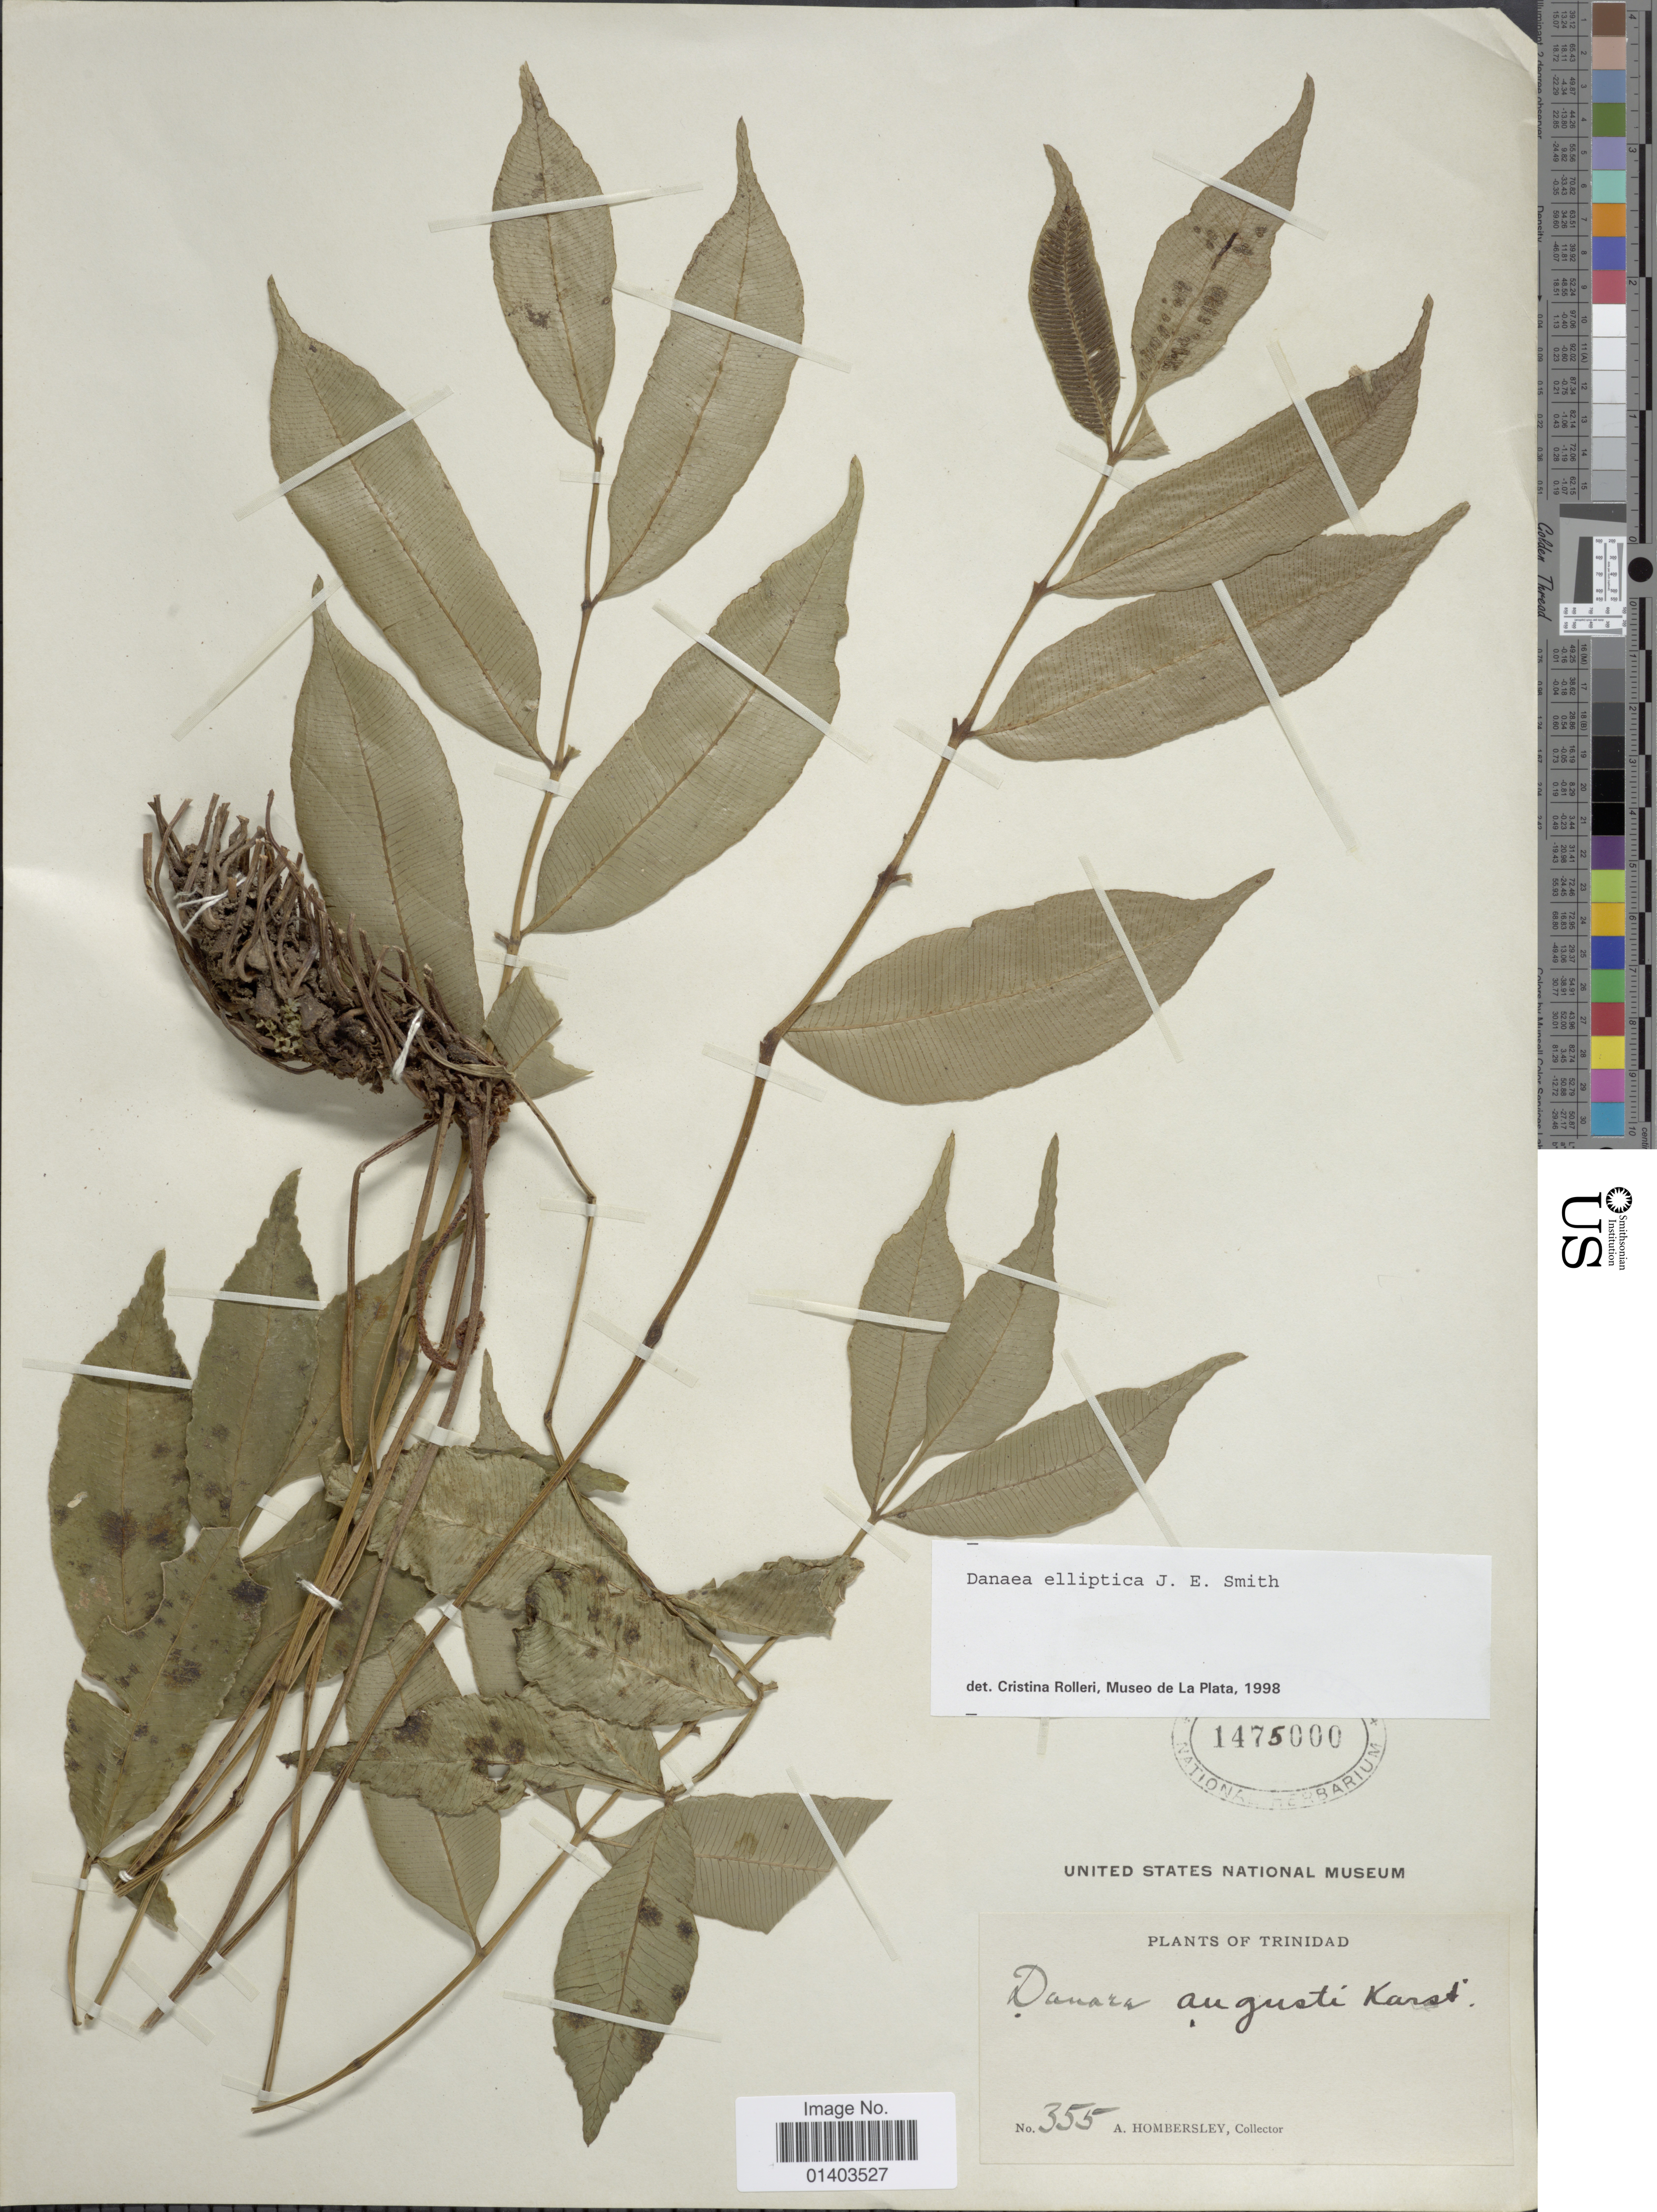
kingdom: Plantae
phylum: Tracheophyta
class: Polypodiopsida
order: Marattiales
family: Marattiaceae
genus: Danaea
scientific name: Danaea elliptica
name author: Sm.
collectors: A. Hombersley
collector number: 355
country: Trinidad and Tobago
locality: Trinidad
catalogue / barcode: US 1475000